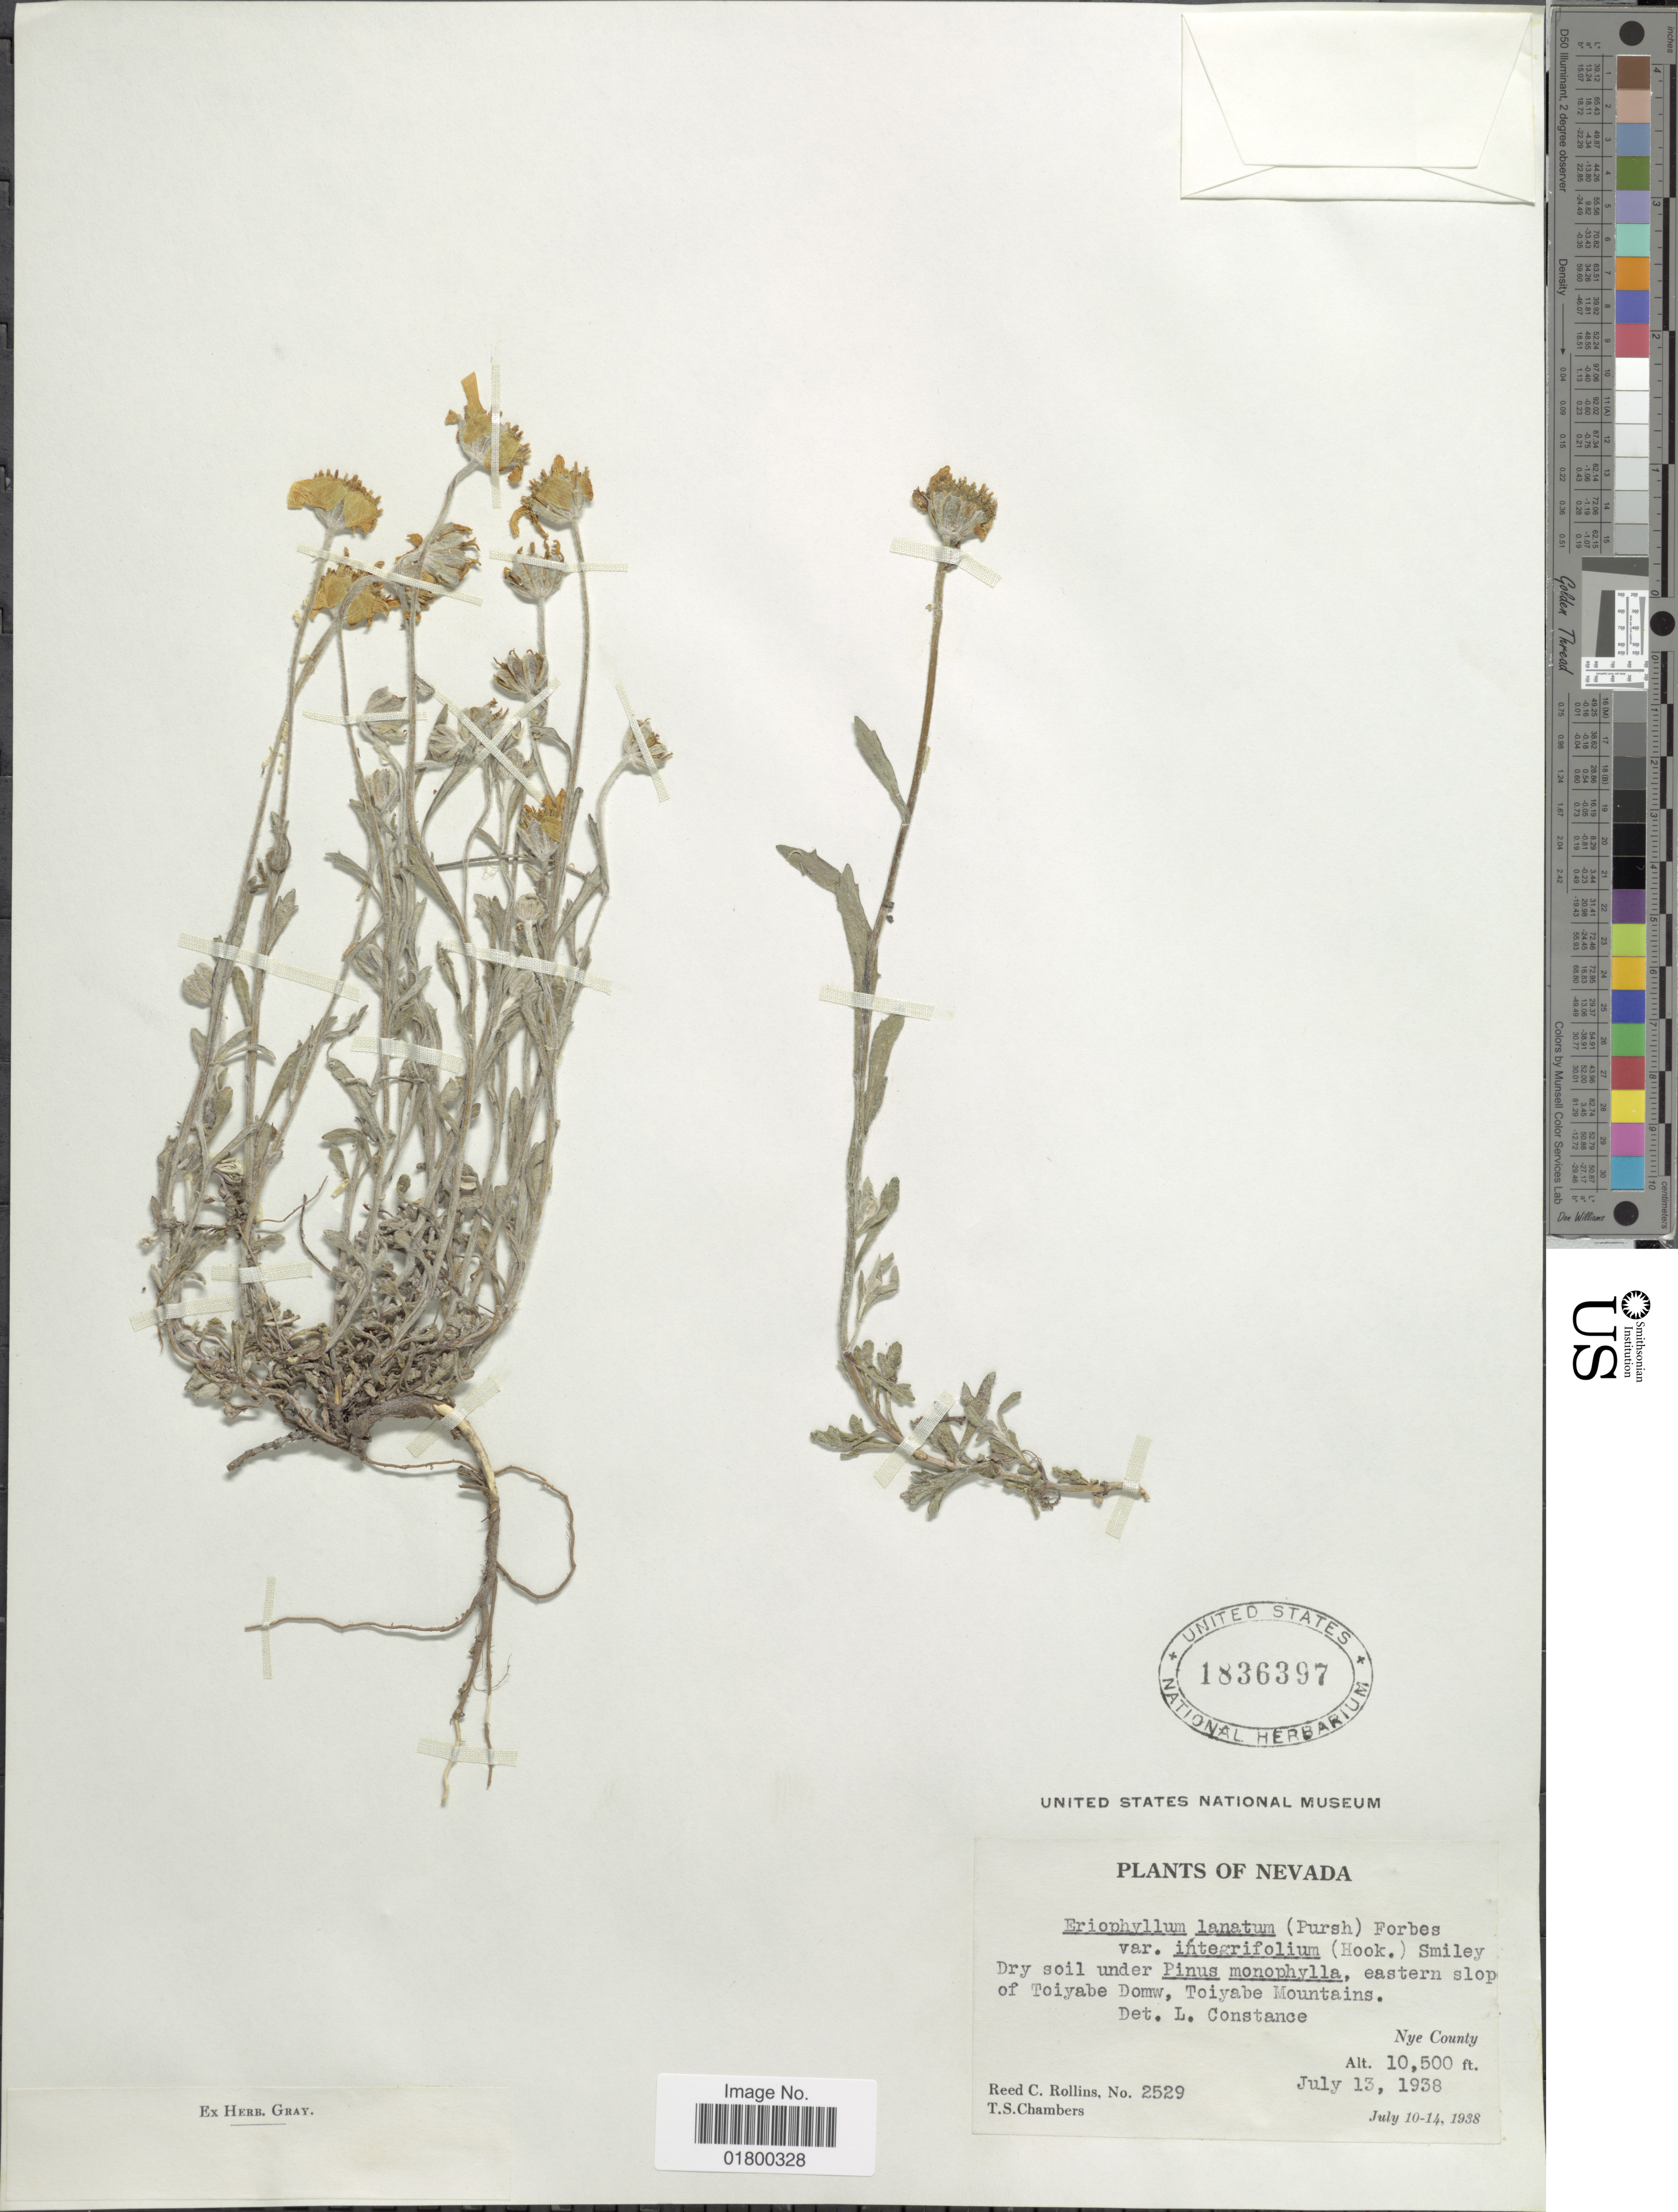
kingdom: Plantae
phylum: Tracheophyta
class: Magnoliopsida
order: Asterales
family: Asteraceae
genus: Eriophyllum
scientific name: Eriophyllum lanatum var. integrifolium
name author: (Hook.) Smiley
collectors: R. C. Rollins & T. Chambers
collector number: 2529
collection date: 1938-07-13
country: United States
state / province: Nevada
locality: Eastern slope of Toiyabe Dowm, Toiyabe Mountains, Nye County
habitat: dry soil, eastern slope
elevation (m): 3200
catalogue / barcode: US 1836397